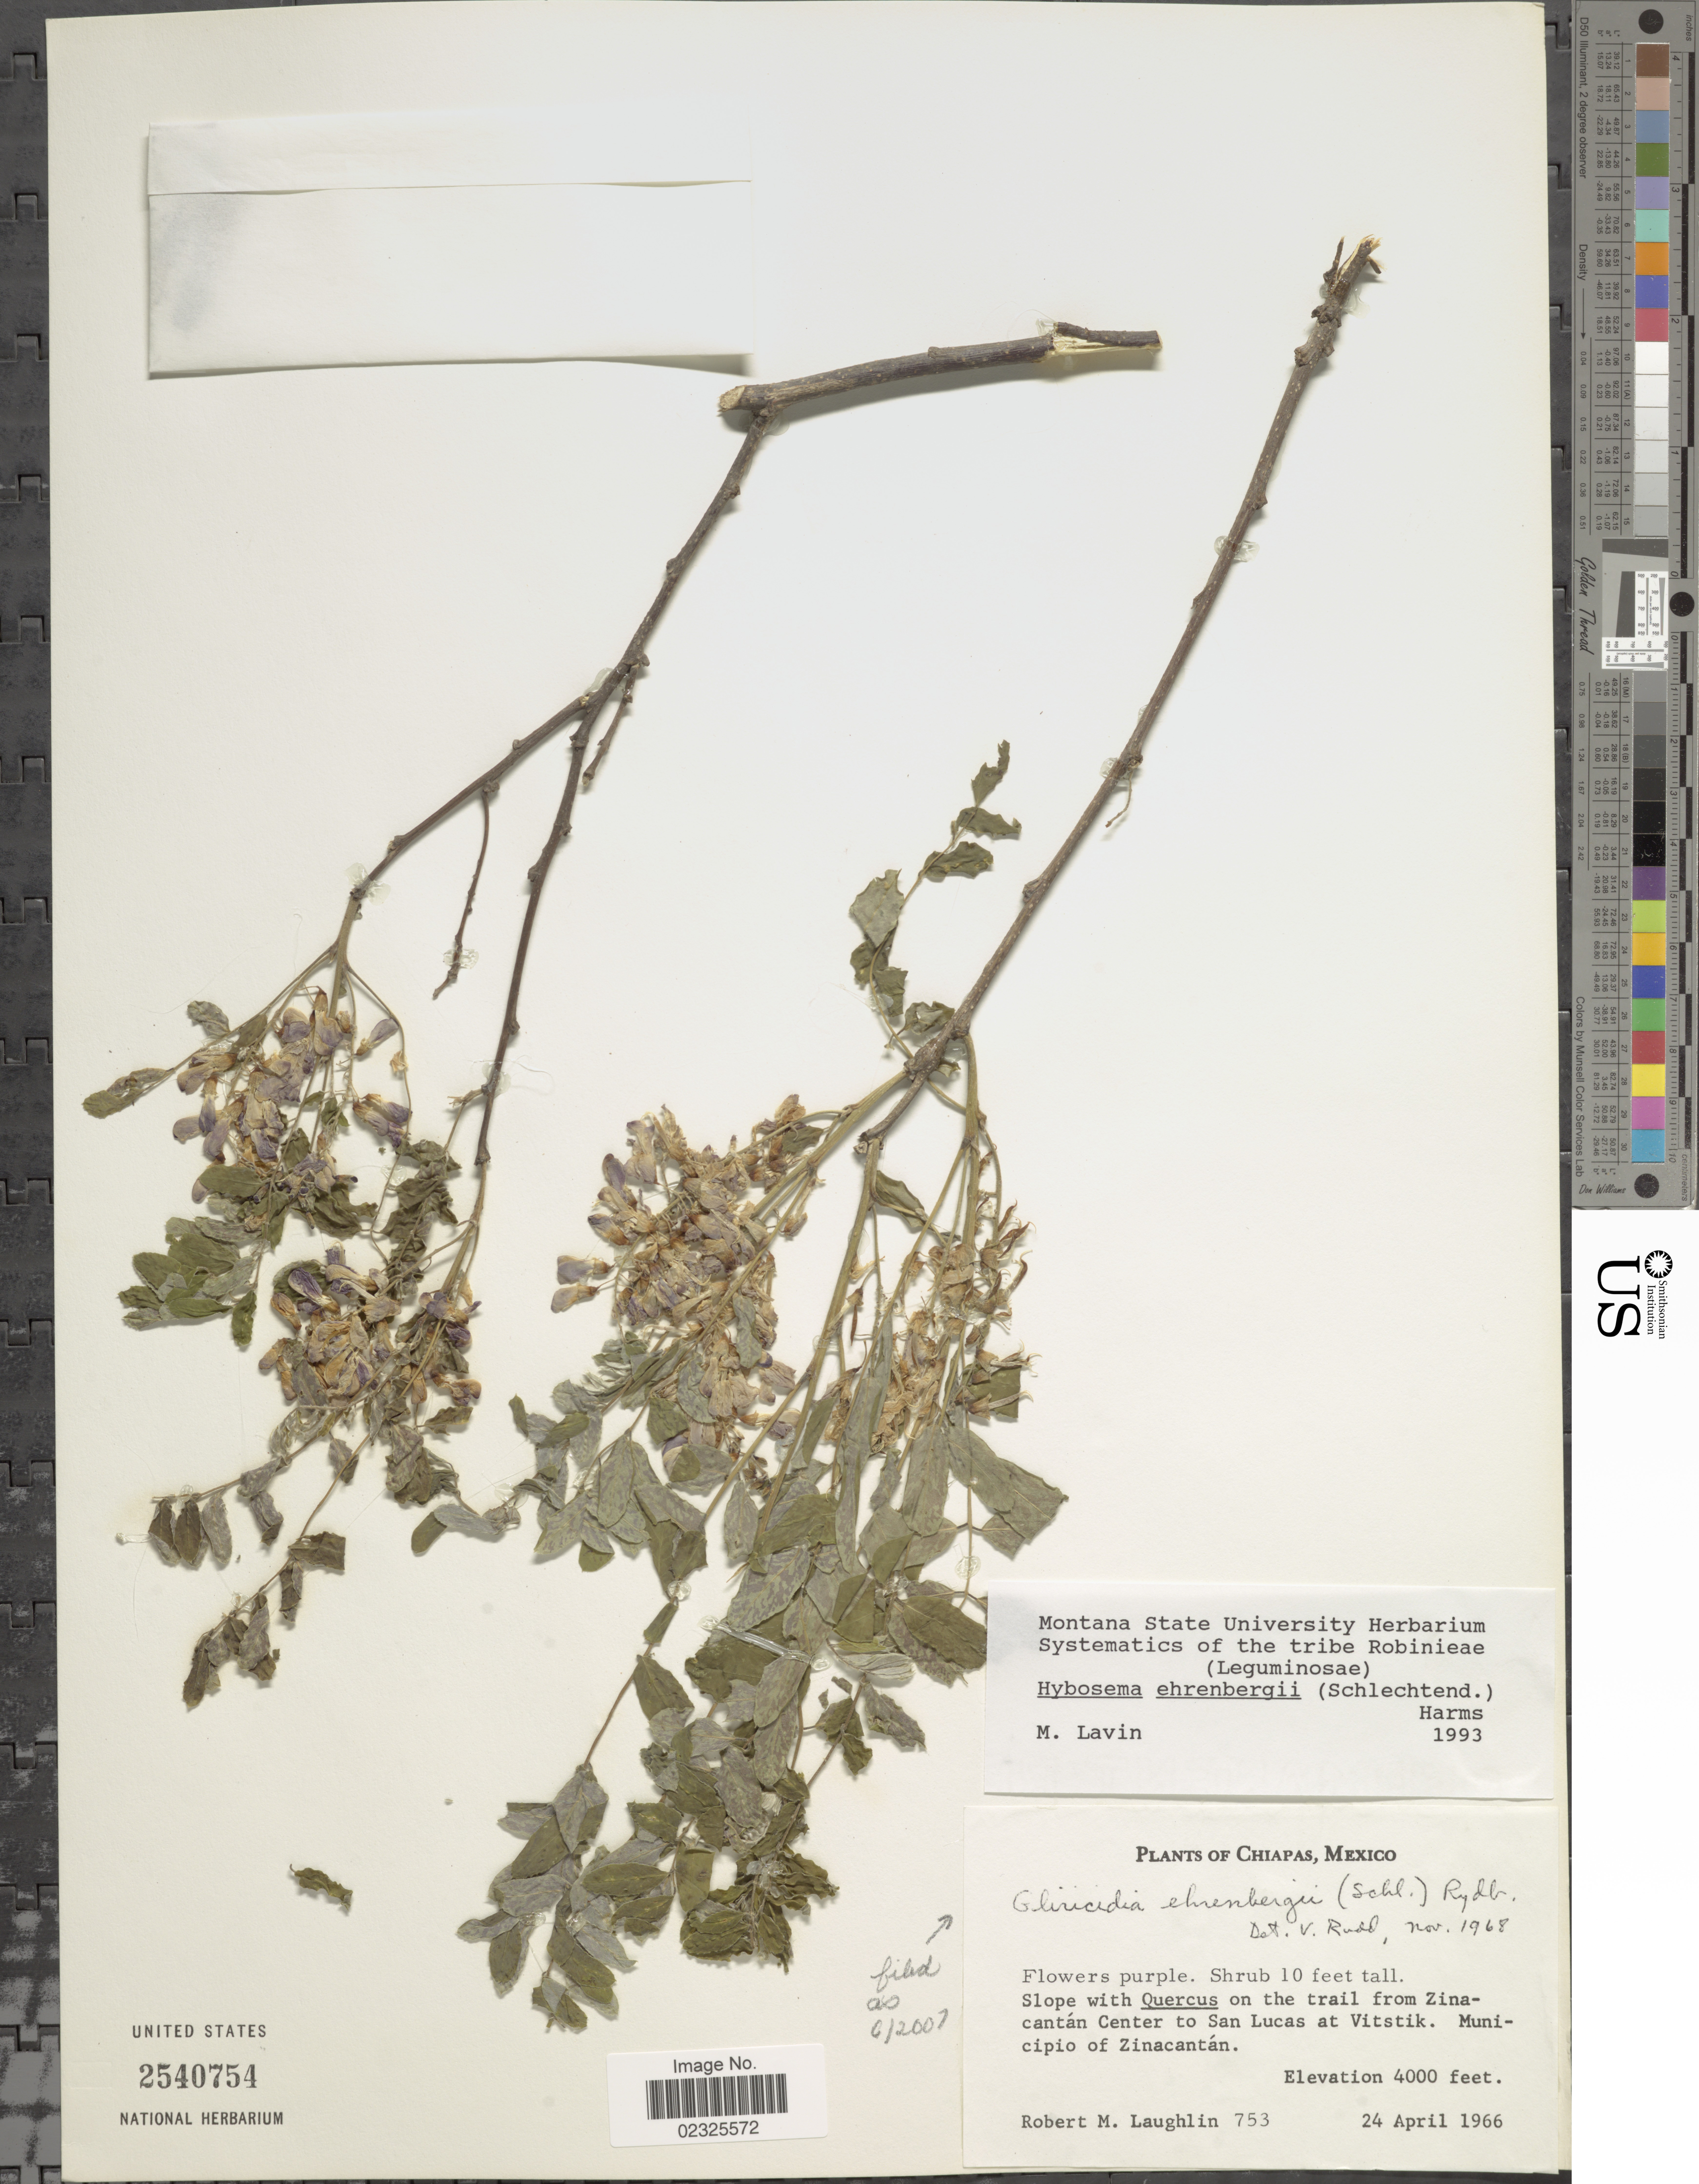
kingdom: Plantae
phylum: Tracheophyta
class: Magnoliopsida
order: Fabales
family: Fabaceae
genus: Gliricidia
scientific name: Gliricidia ehrenbergii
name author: (Schltdl.) Rydb.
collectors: R. M. Laughlin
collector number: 753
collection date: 1966-04-24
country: Mexico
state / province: Chiapas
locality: On the trail from Zinacantán Center to San Lucas at Vitstik, Municipio of Zinacantán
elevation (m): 1219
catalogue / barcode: US 2540754